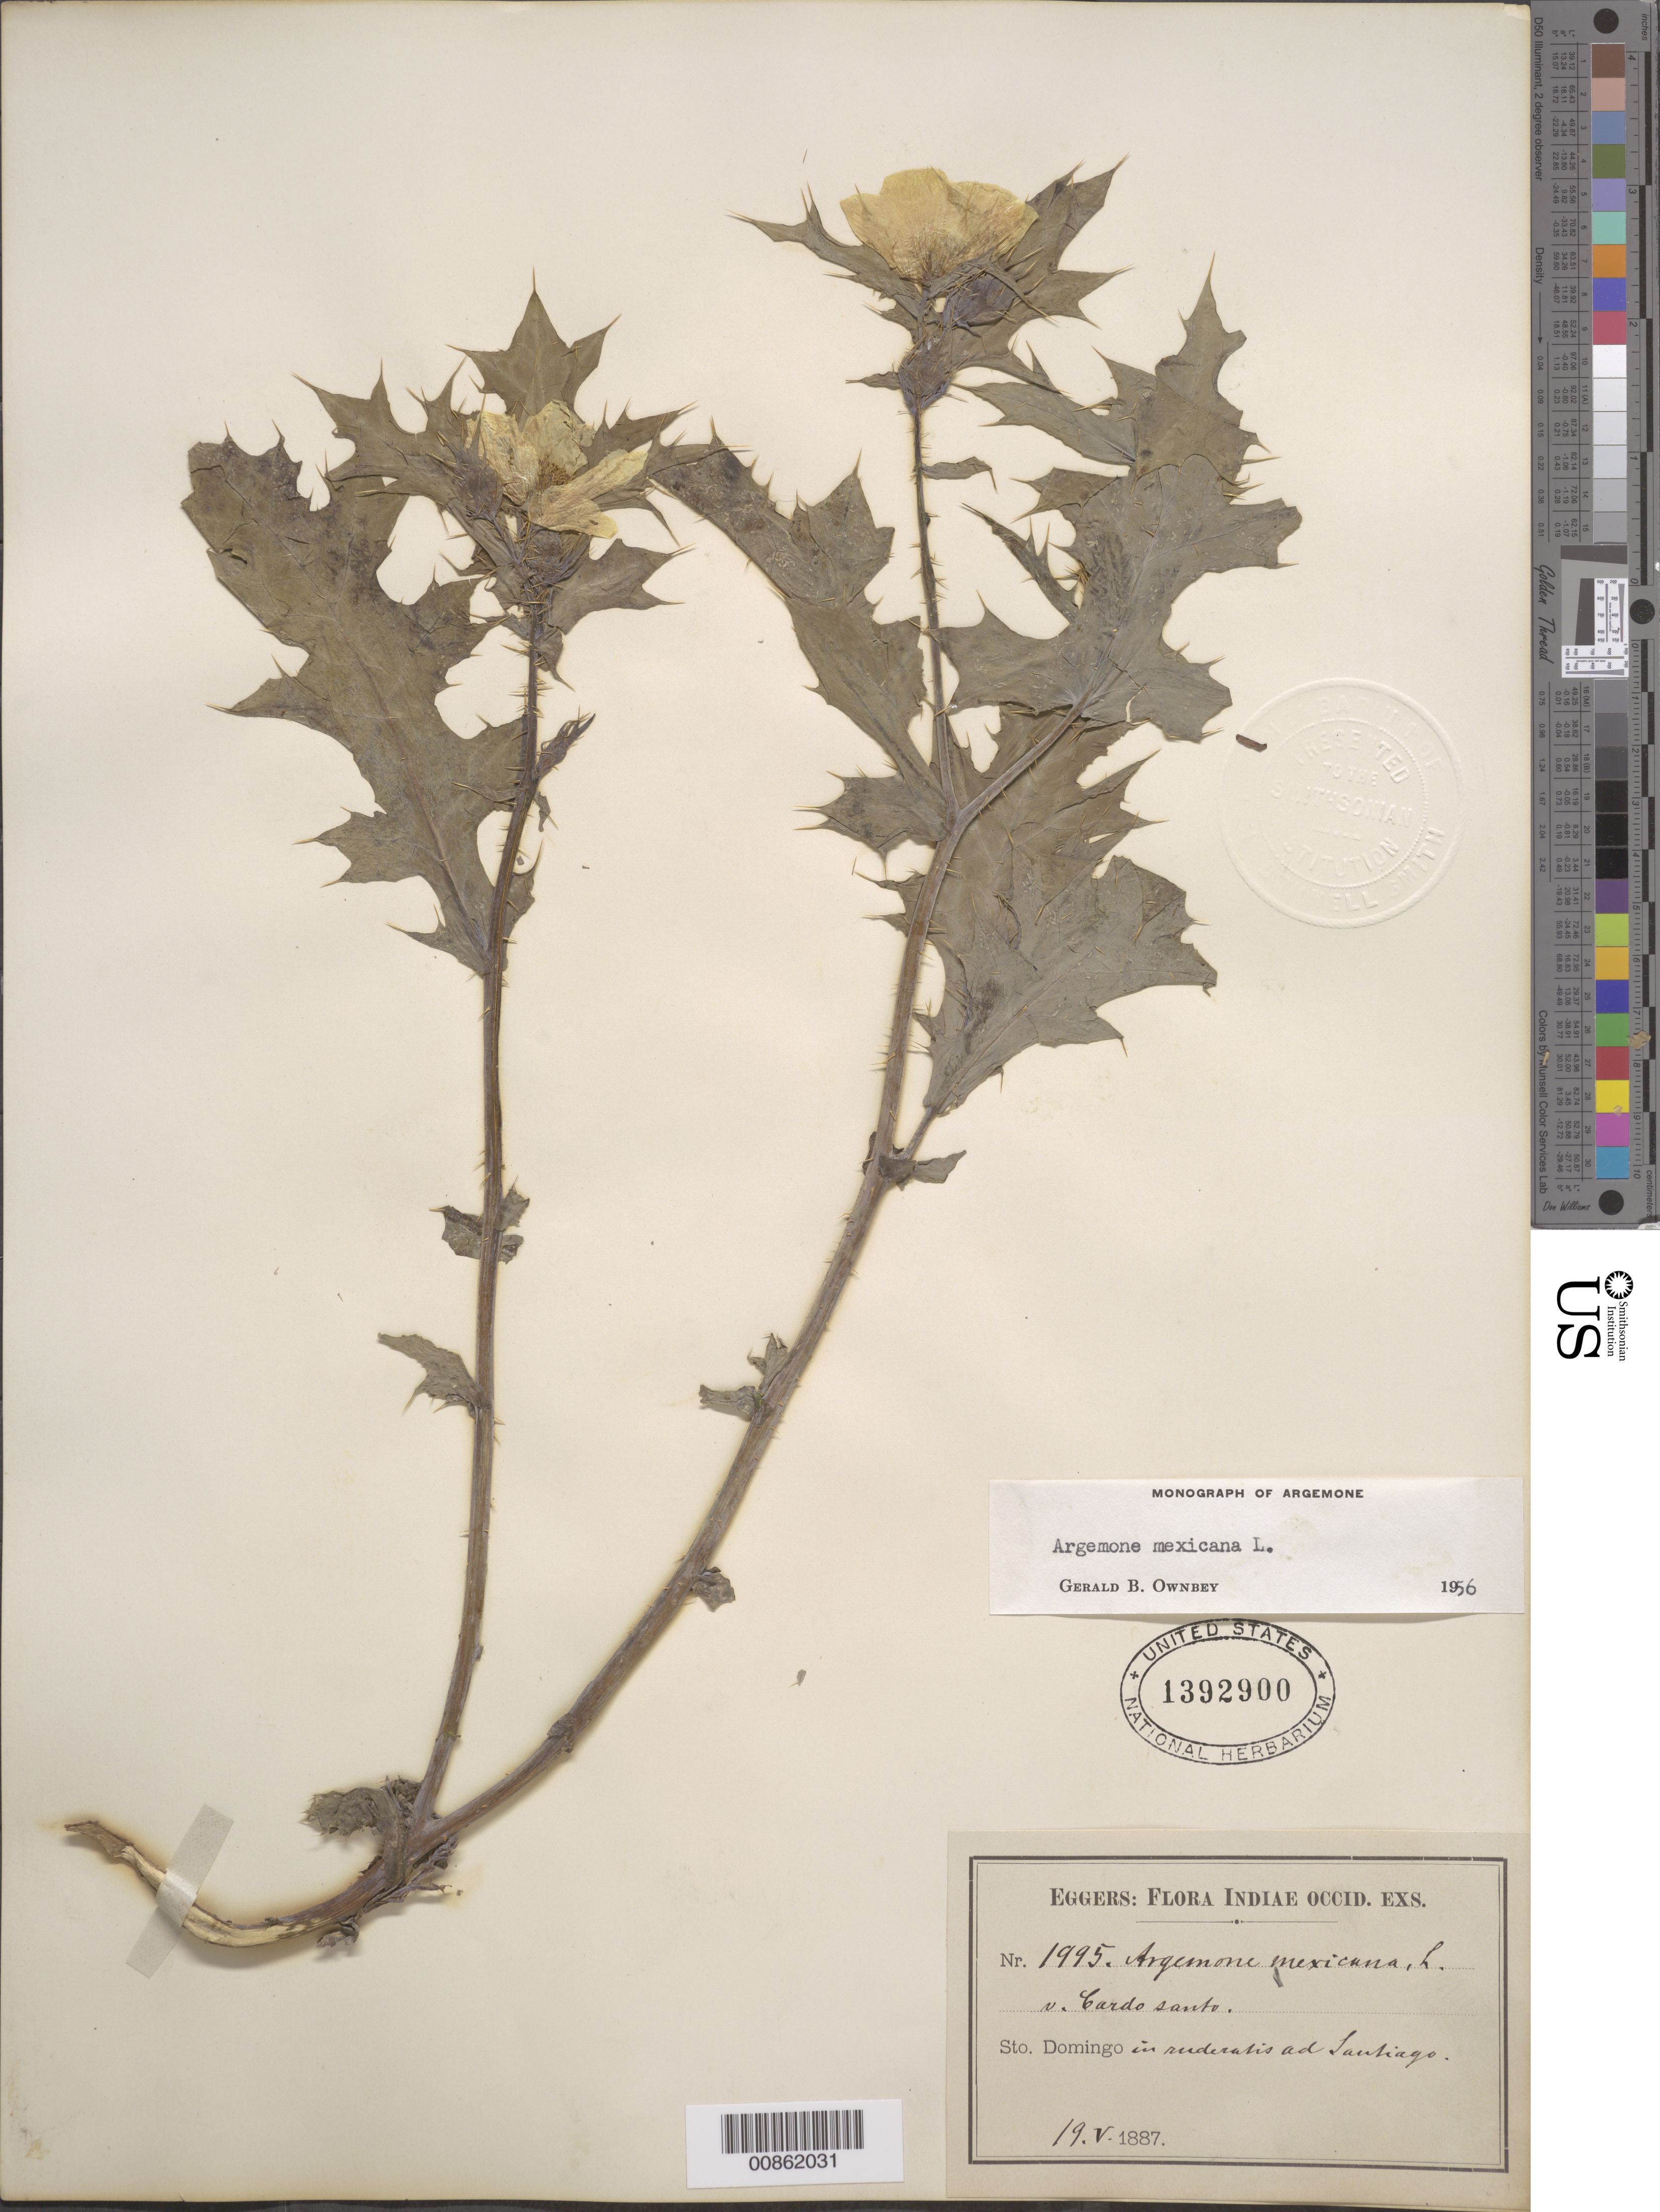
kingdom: Plantae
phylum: Tracheophyta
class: Magnoliopsida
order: Ranunculales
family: Papaveraceae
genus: Argemone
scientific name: Argemone mexicana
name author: L.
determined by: Ownbey, G. B.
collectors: H. F. A. von Eggers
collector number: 1995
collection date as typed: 19 May 1887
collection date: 1887-05-19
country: Dominican Republic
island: Hispaniola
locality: Ad Santiago.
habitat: In ruderatis.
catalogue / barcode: US 1392900